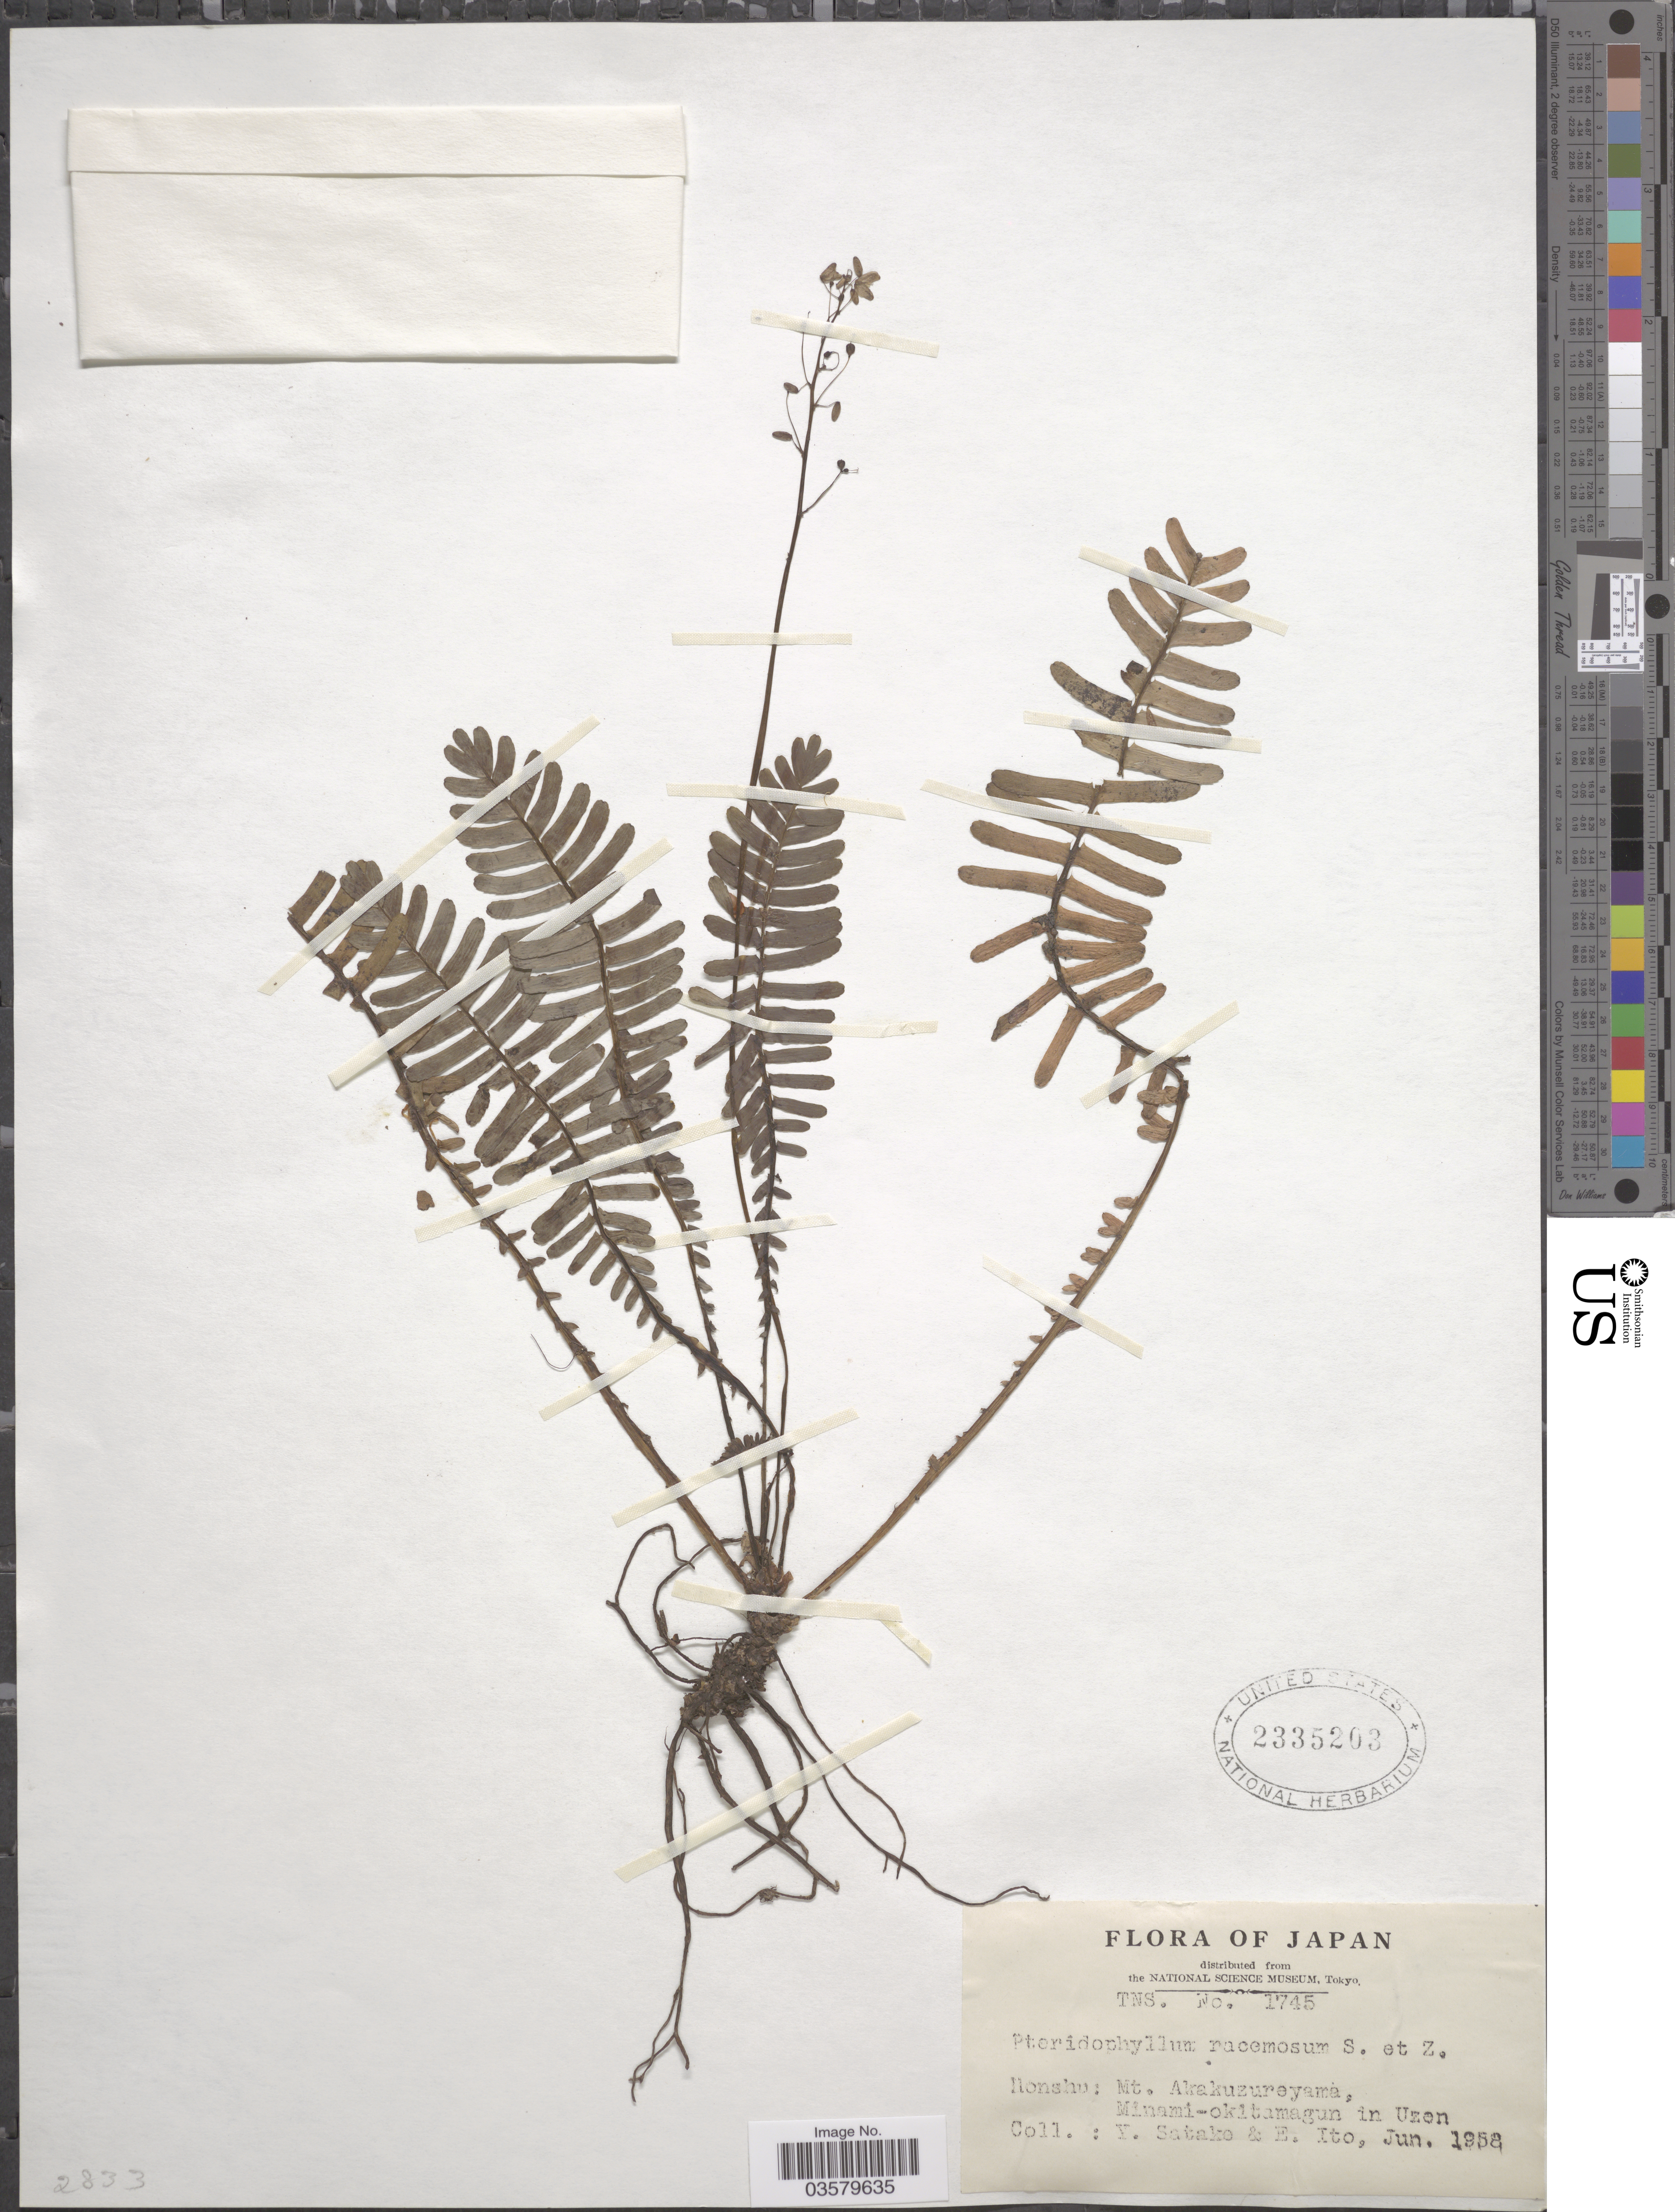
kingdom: Plantae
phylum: Tracheophyta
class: Magnoliopsida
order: Ranunculales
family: Pteridophyllaceae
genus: Pteridophyllum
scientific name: Pteridophyllum racemosum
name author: Siebold & Zucc.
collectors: Y. Satake & E. Ito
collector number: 1745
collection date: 1958-06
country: Japan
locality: Honshu: Mt. Akakuzureyama, Minami-okitamagun in Uzen.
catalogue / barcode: US 2335203